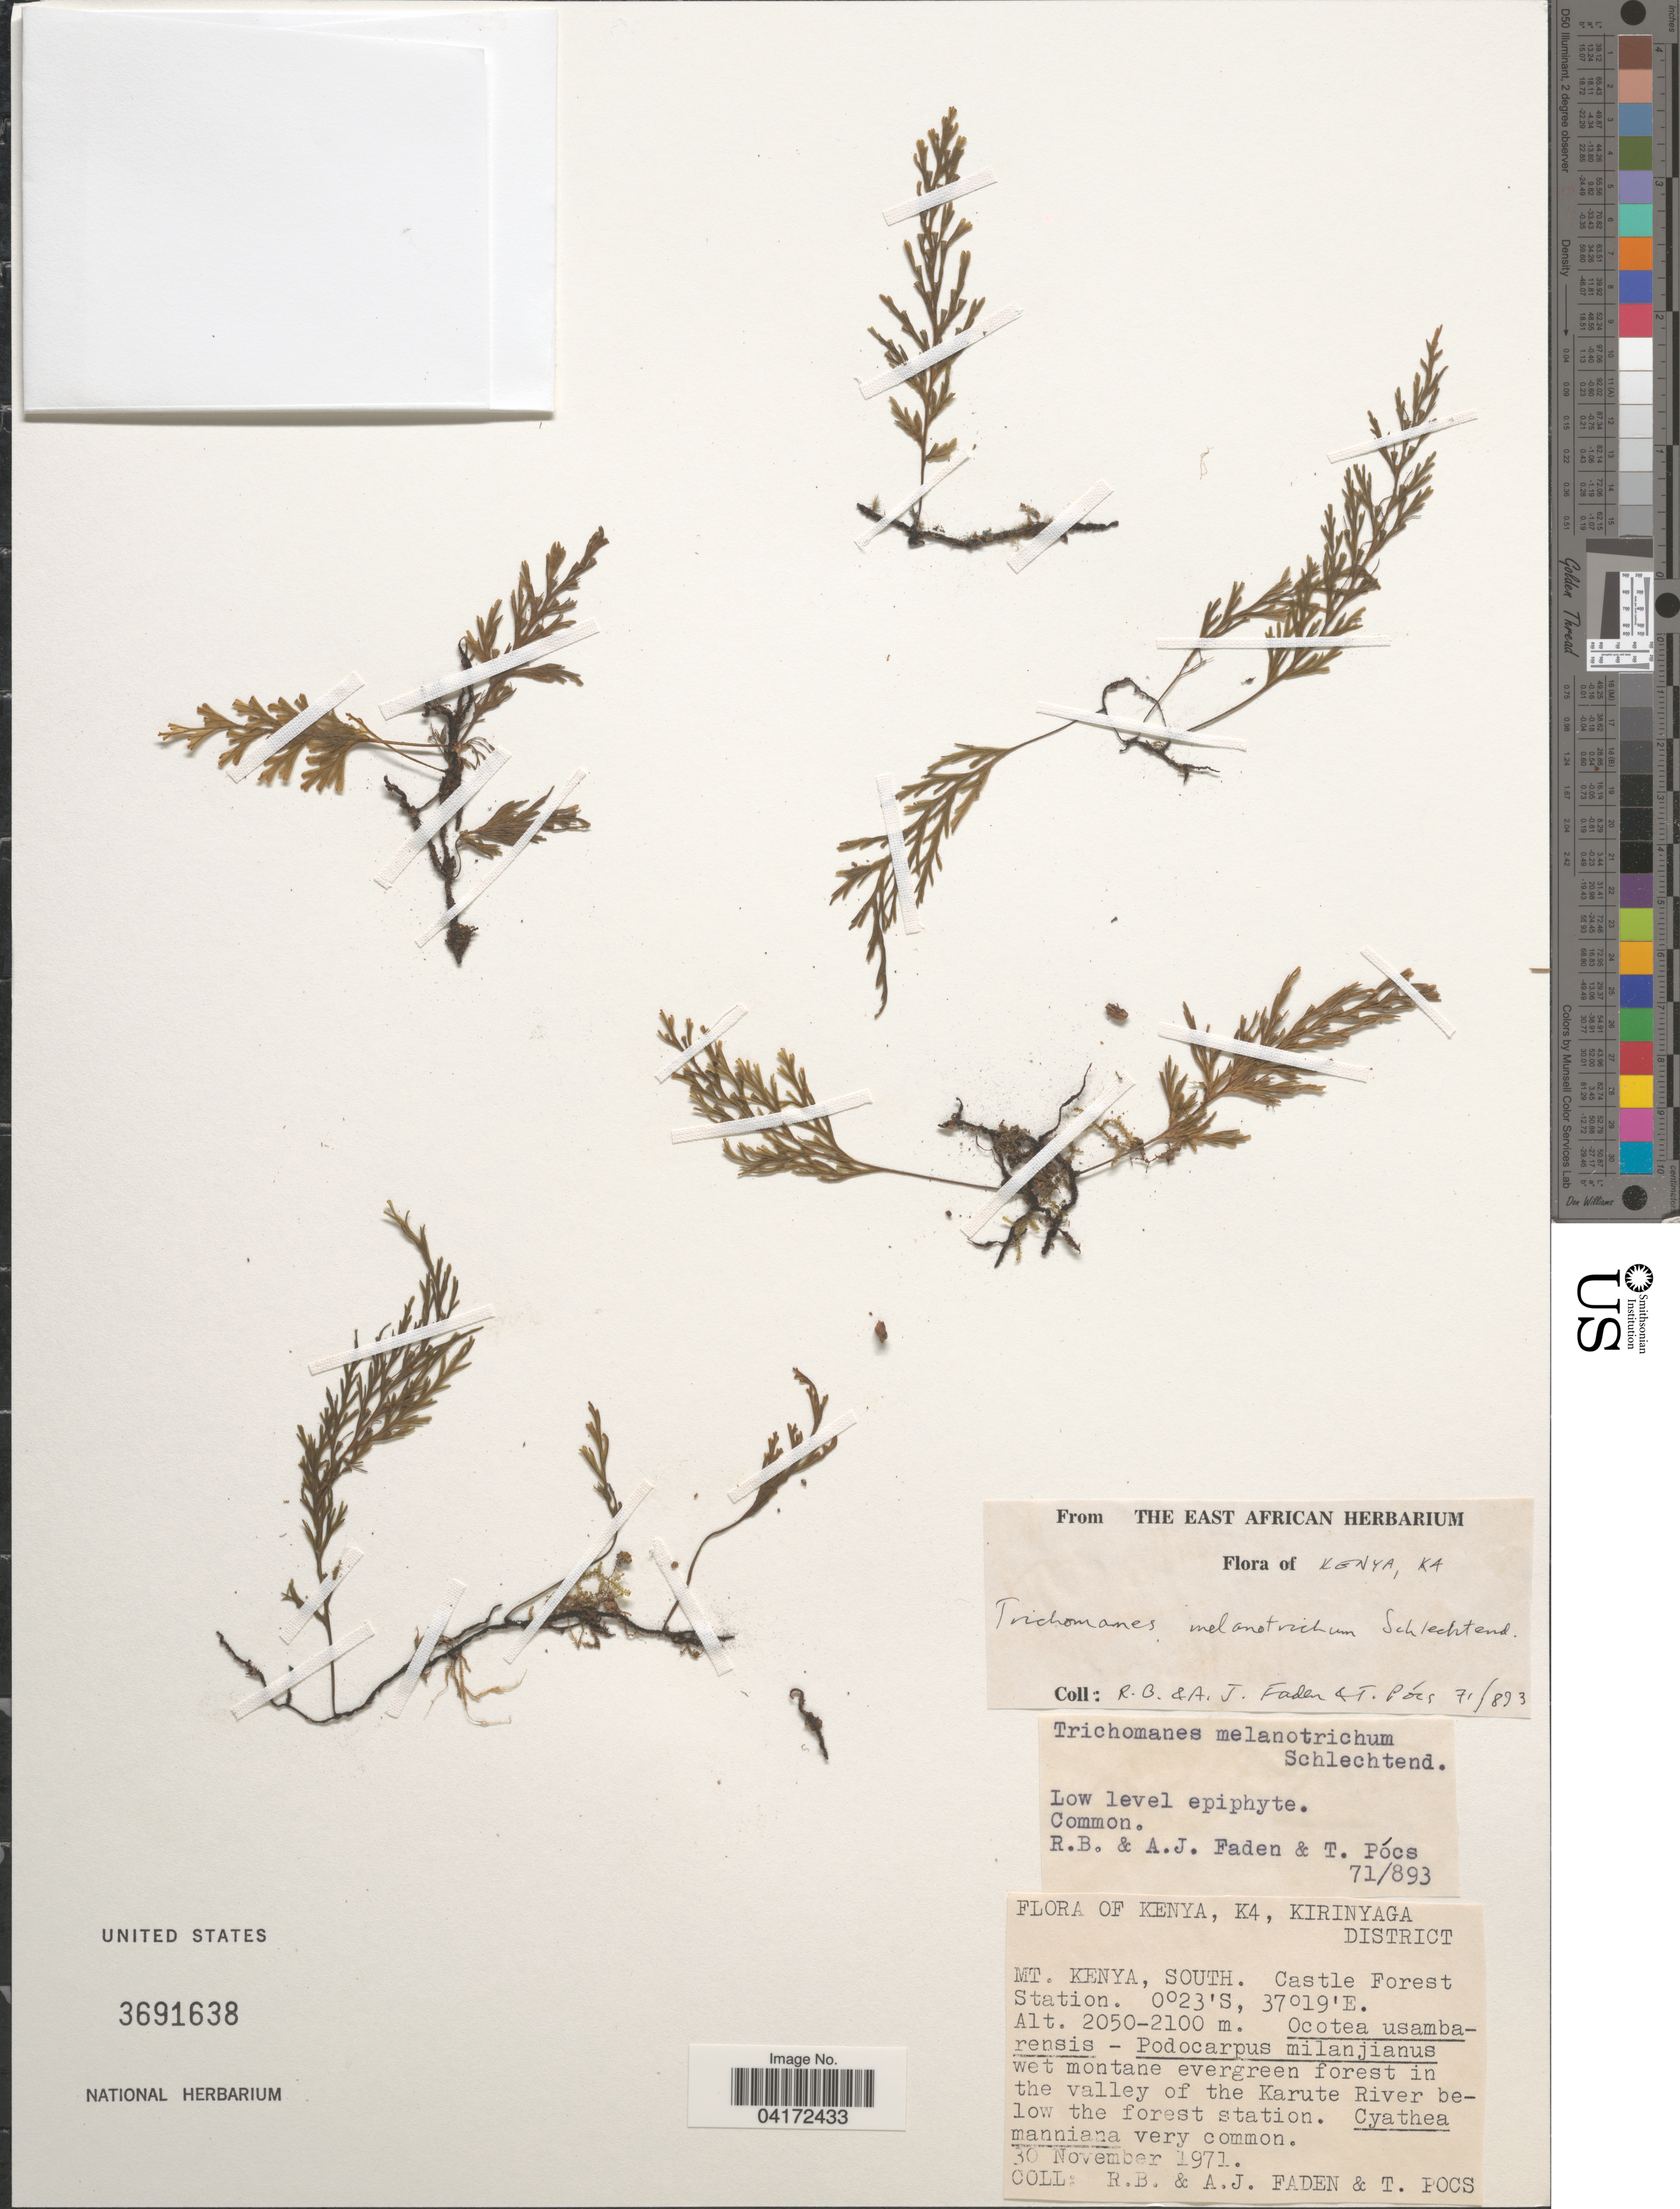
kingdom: Plantae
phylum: Tracheophyta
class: Polypodiopsida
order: Hymenophyllales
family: Hymenophyllaceae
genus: Trichomanes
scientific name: Trichomanes melanotrichum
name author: Schltdl.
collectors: R. B. Faden, A. J. Faden & T. Pocs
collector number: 71/893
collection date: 1971-11-30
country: Kenya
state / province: Kirinyaga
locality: K4, Kirinyaga District. Mt. Kenya, South. Castle Forest Station.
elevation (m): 2050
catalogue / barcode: US 3691638